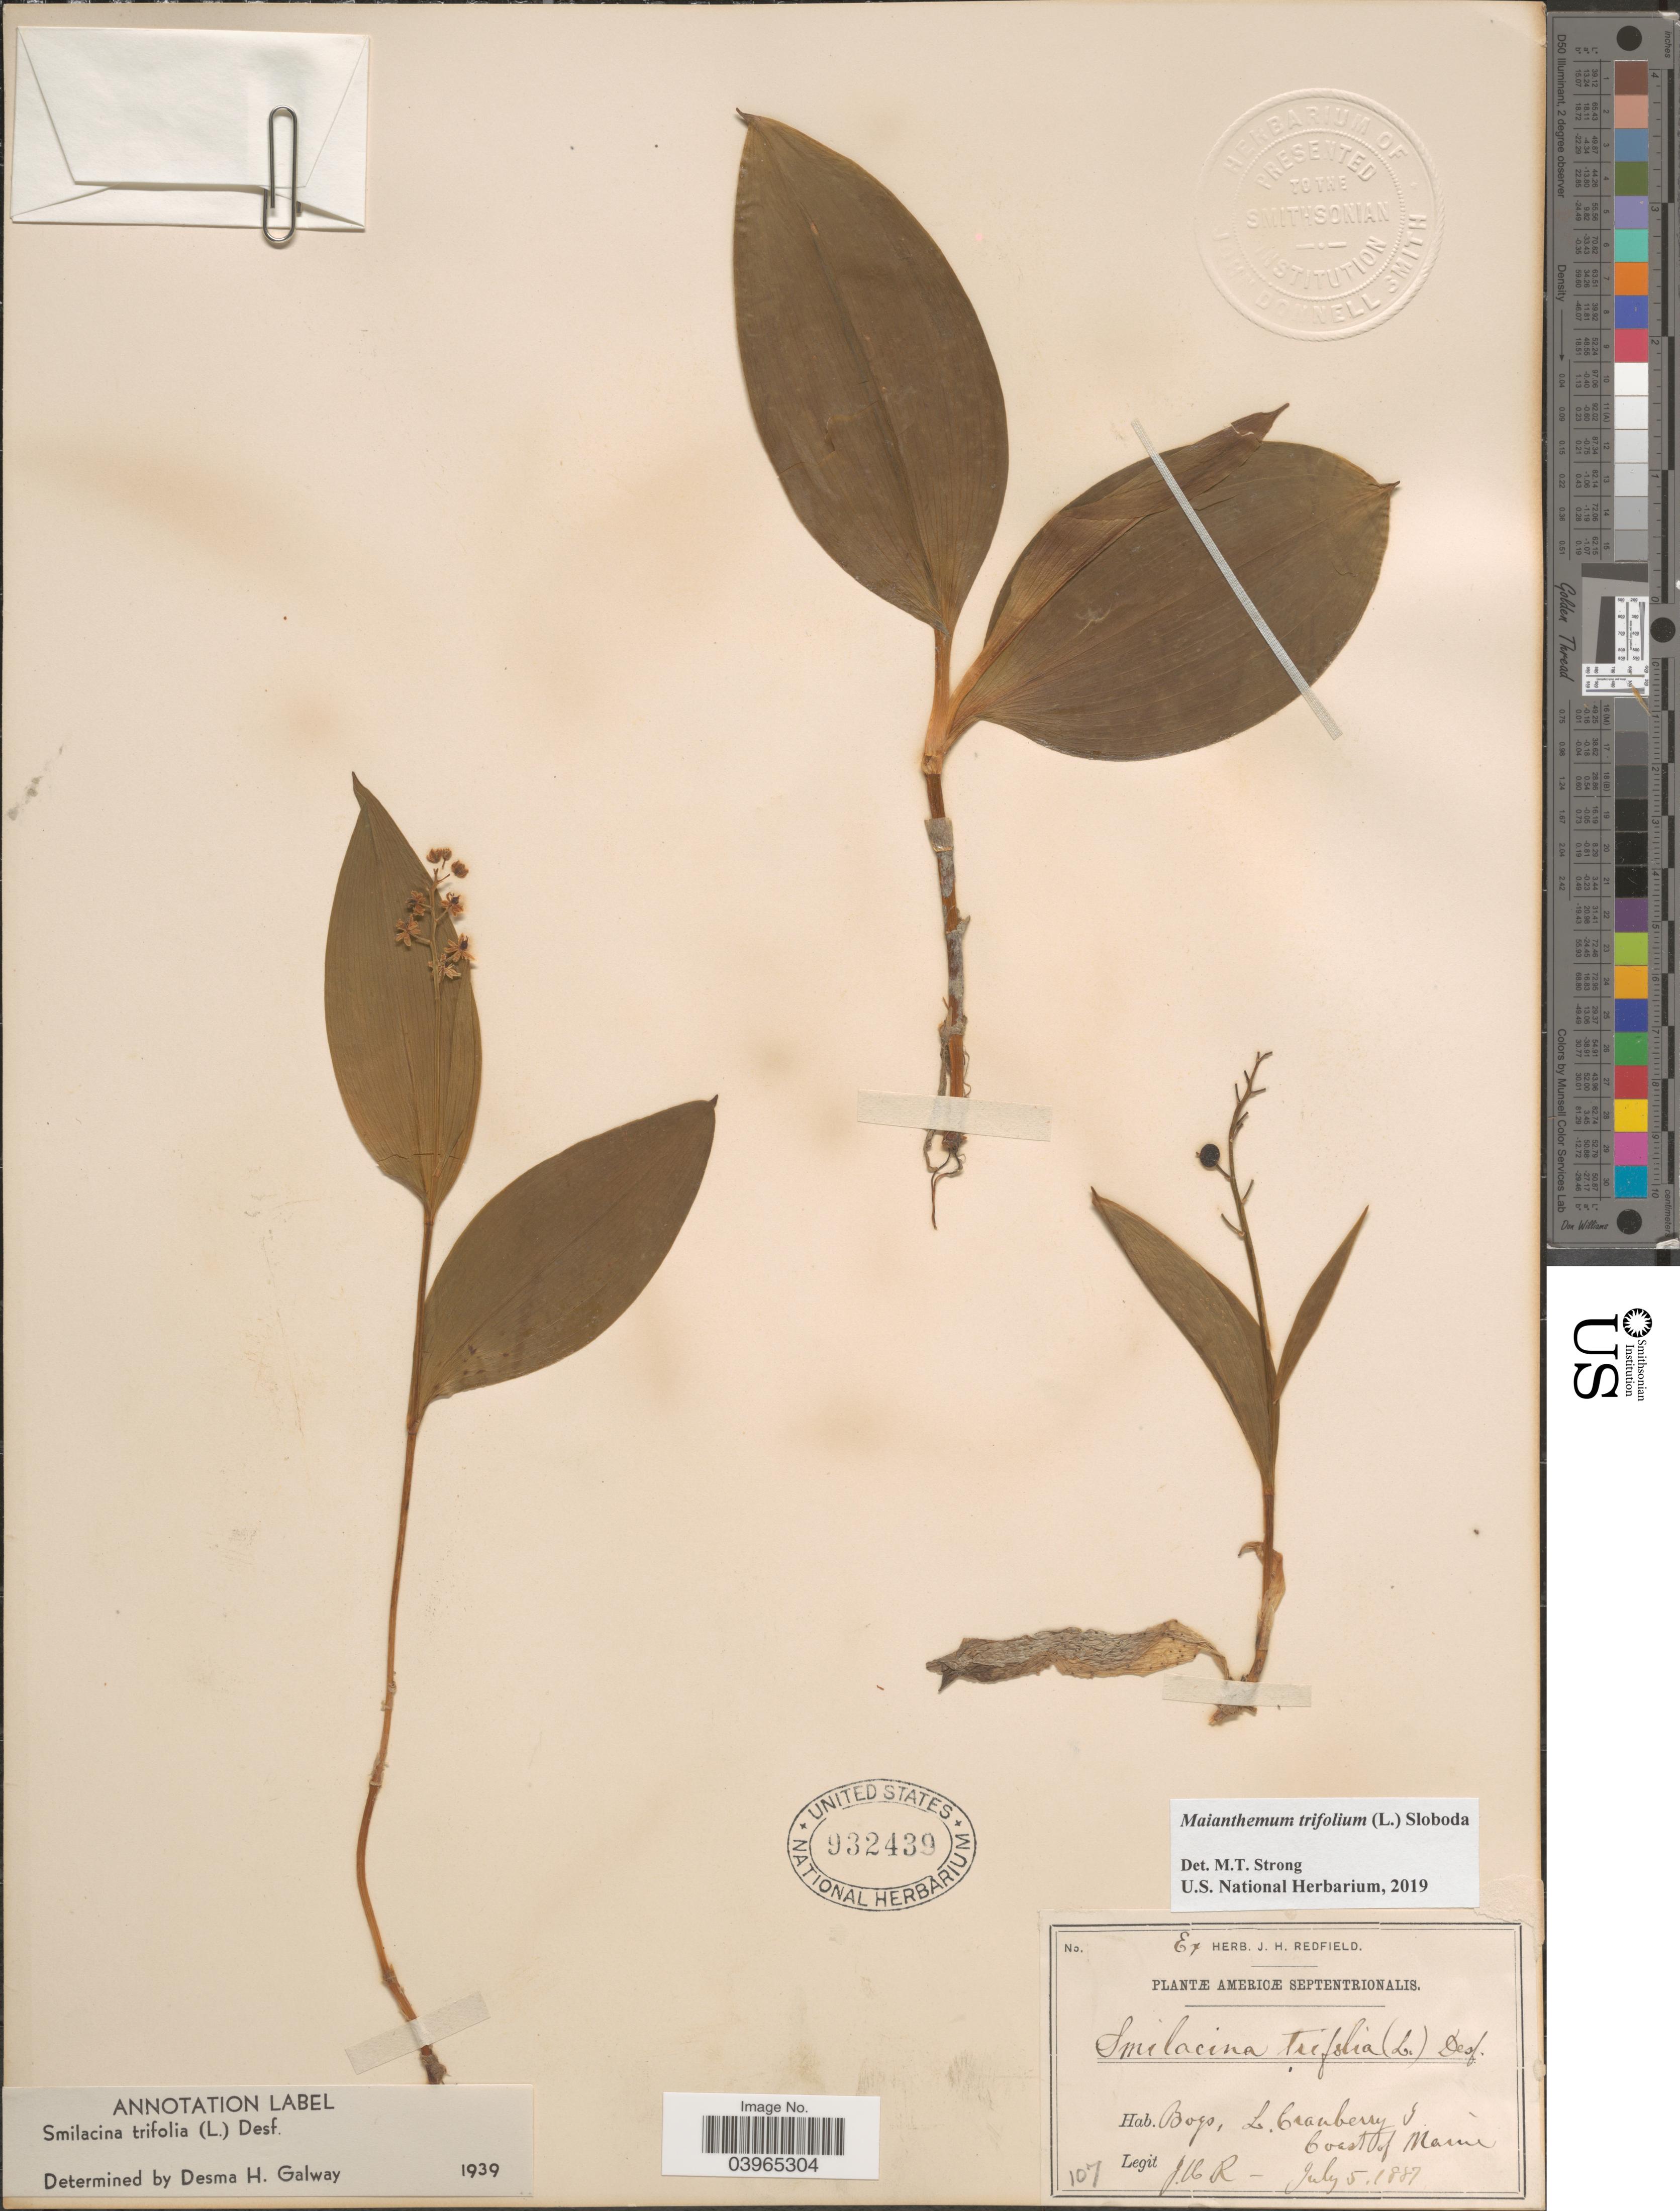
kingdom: Plantae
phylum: Tracheophyta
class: Liliopsida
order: Asparagales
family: Asparagaceae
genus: Maianthemum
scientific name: Maianthemum trifolium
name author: (L.) Sloboda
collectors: J. Redfield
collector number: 107?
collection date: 1887-07-05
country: United States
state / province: Maine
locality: Americæ Septentrionalis. Bogs, L. Cranberry I. Coast of Maine.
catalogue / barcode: US 932439